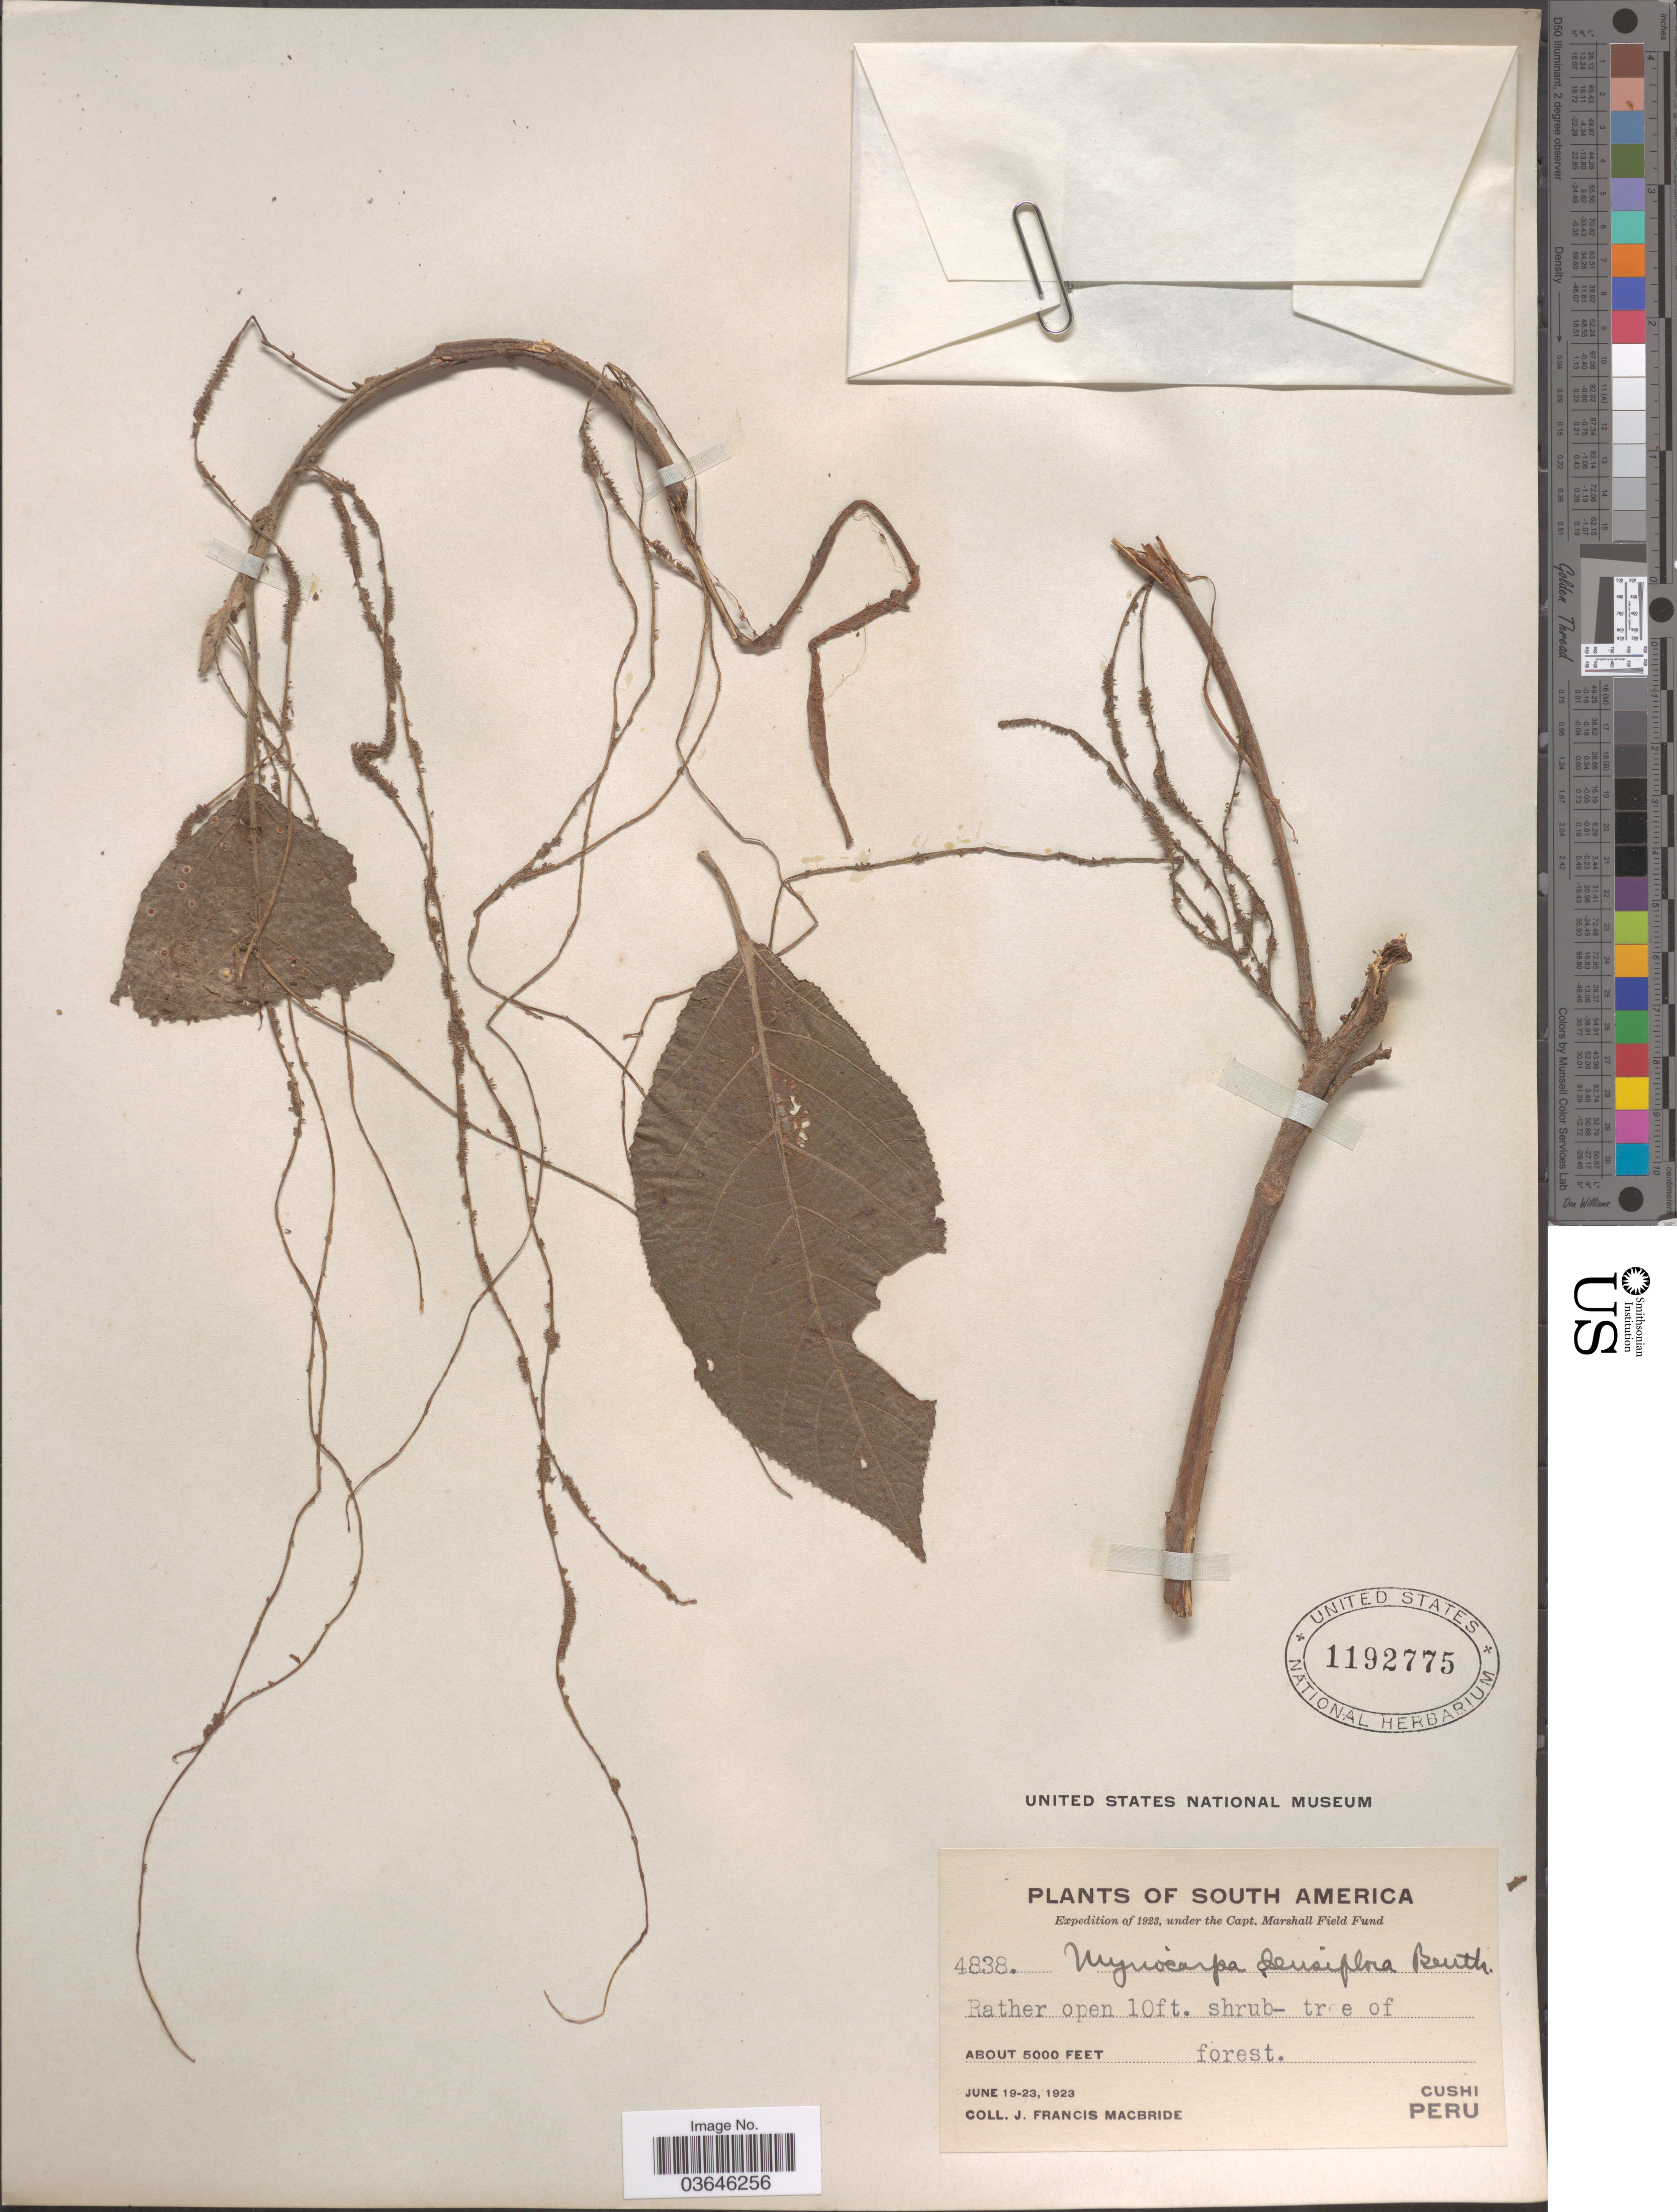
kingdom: Plantae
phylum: Tracheophyta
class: Magnoliopsida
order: Rosales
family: Urticaceae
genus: Myriocarpa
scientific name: Myriocarpa stipitata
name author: Benth.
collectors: J. F. Macbride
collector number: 4838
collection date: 1923-06-19/1923-06-23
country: Peru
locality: Cushi.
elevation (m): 1524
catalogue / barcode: US 1192775